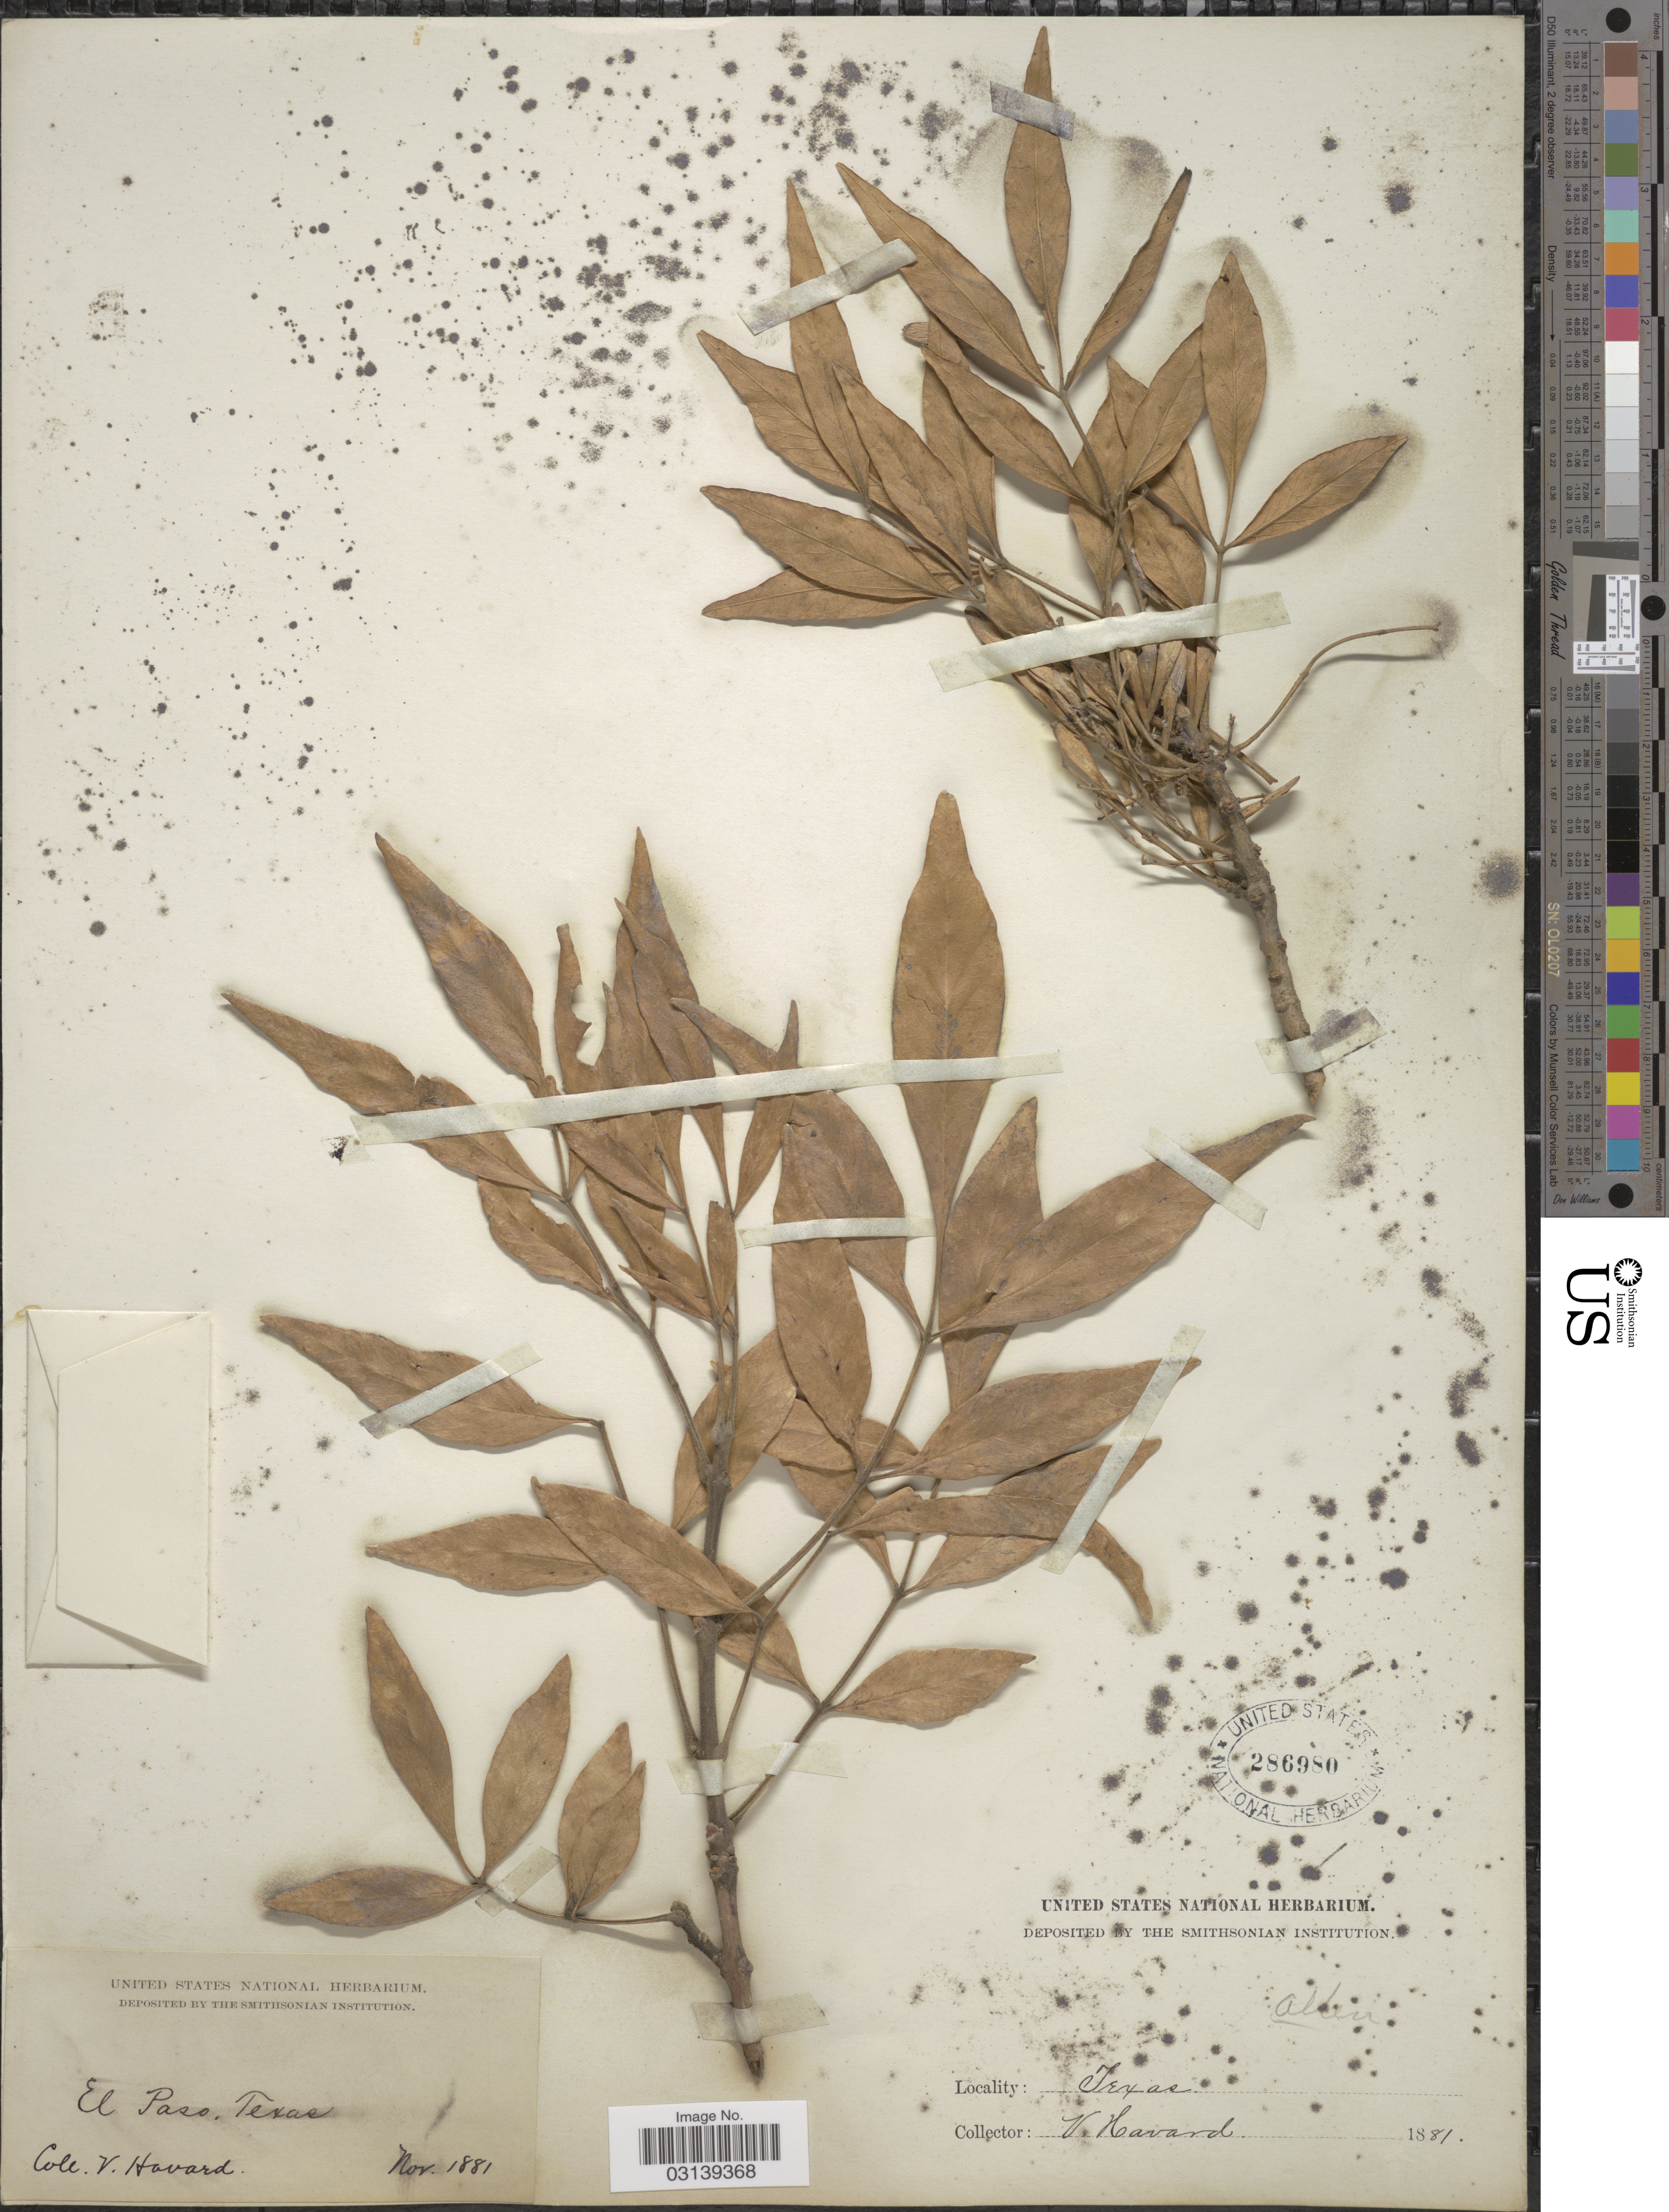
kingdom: Plantae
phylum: Tracheophyta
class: Magnoliopsida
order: Lamiales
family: Oleaceae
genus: Fraxinus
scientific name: Fraxinus velutina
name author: Torr.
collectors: V. Havard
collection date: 1881-11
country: United States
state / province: Texas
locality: El Paso.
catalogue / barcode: US 286980